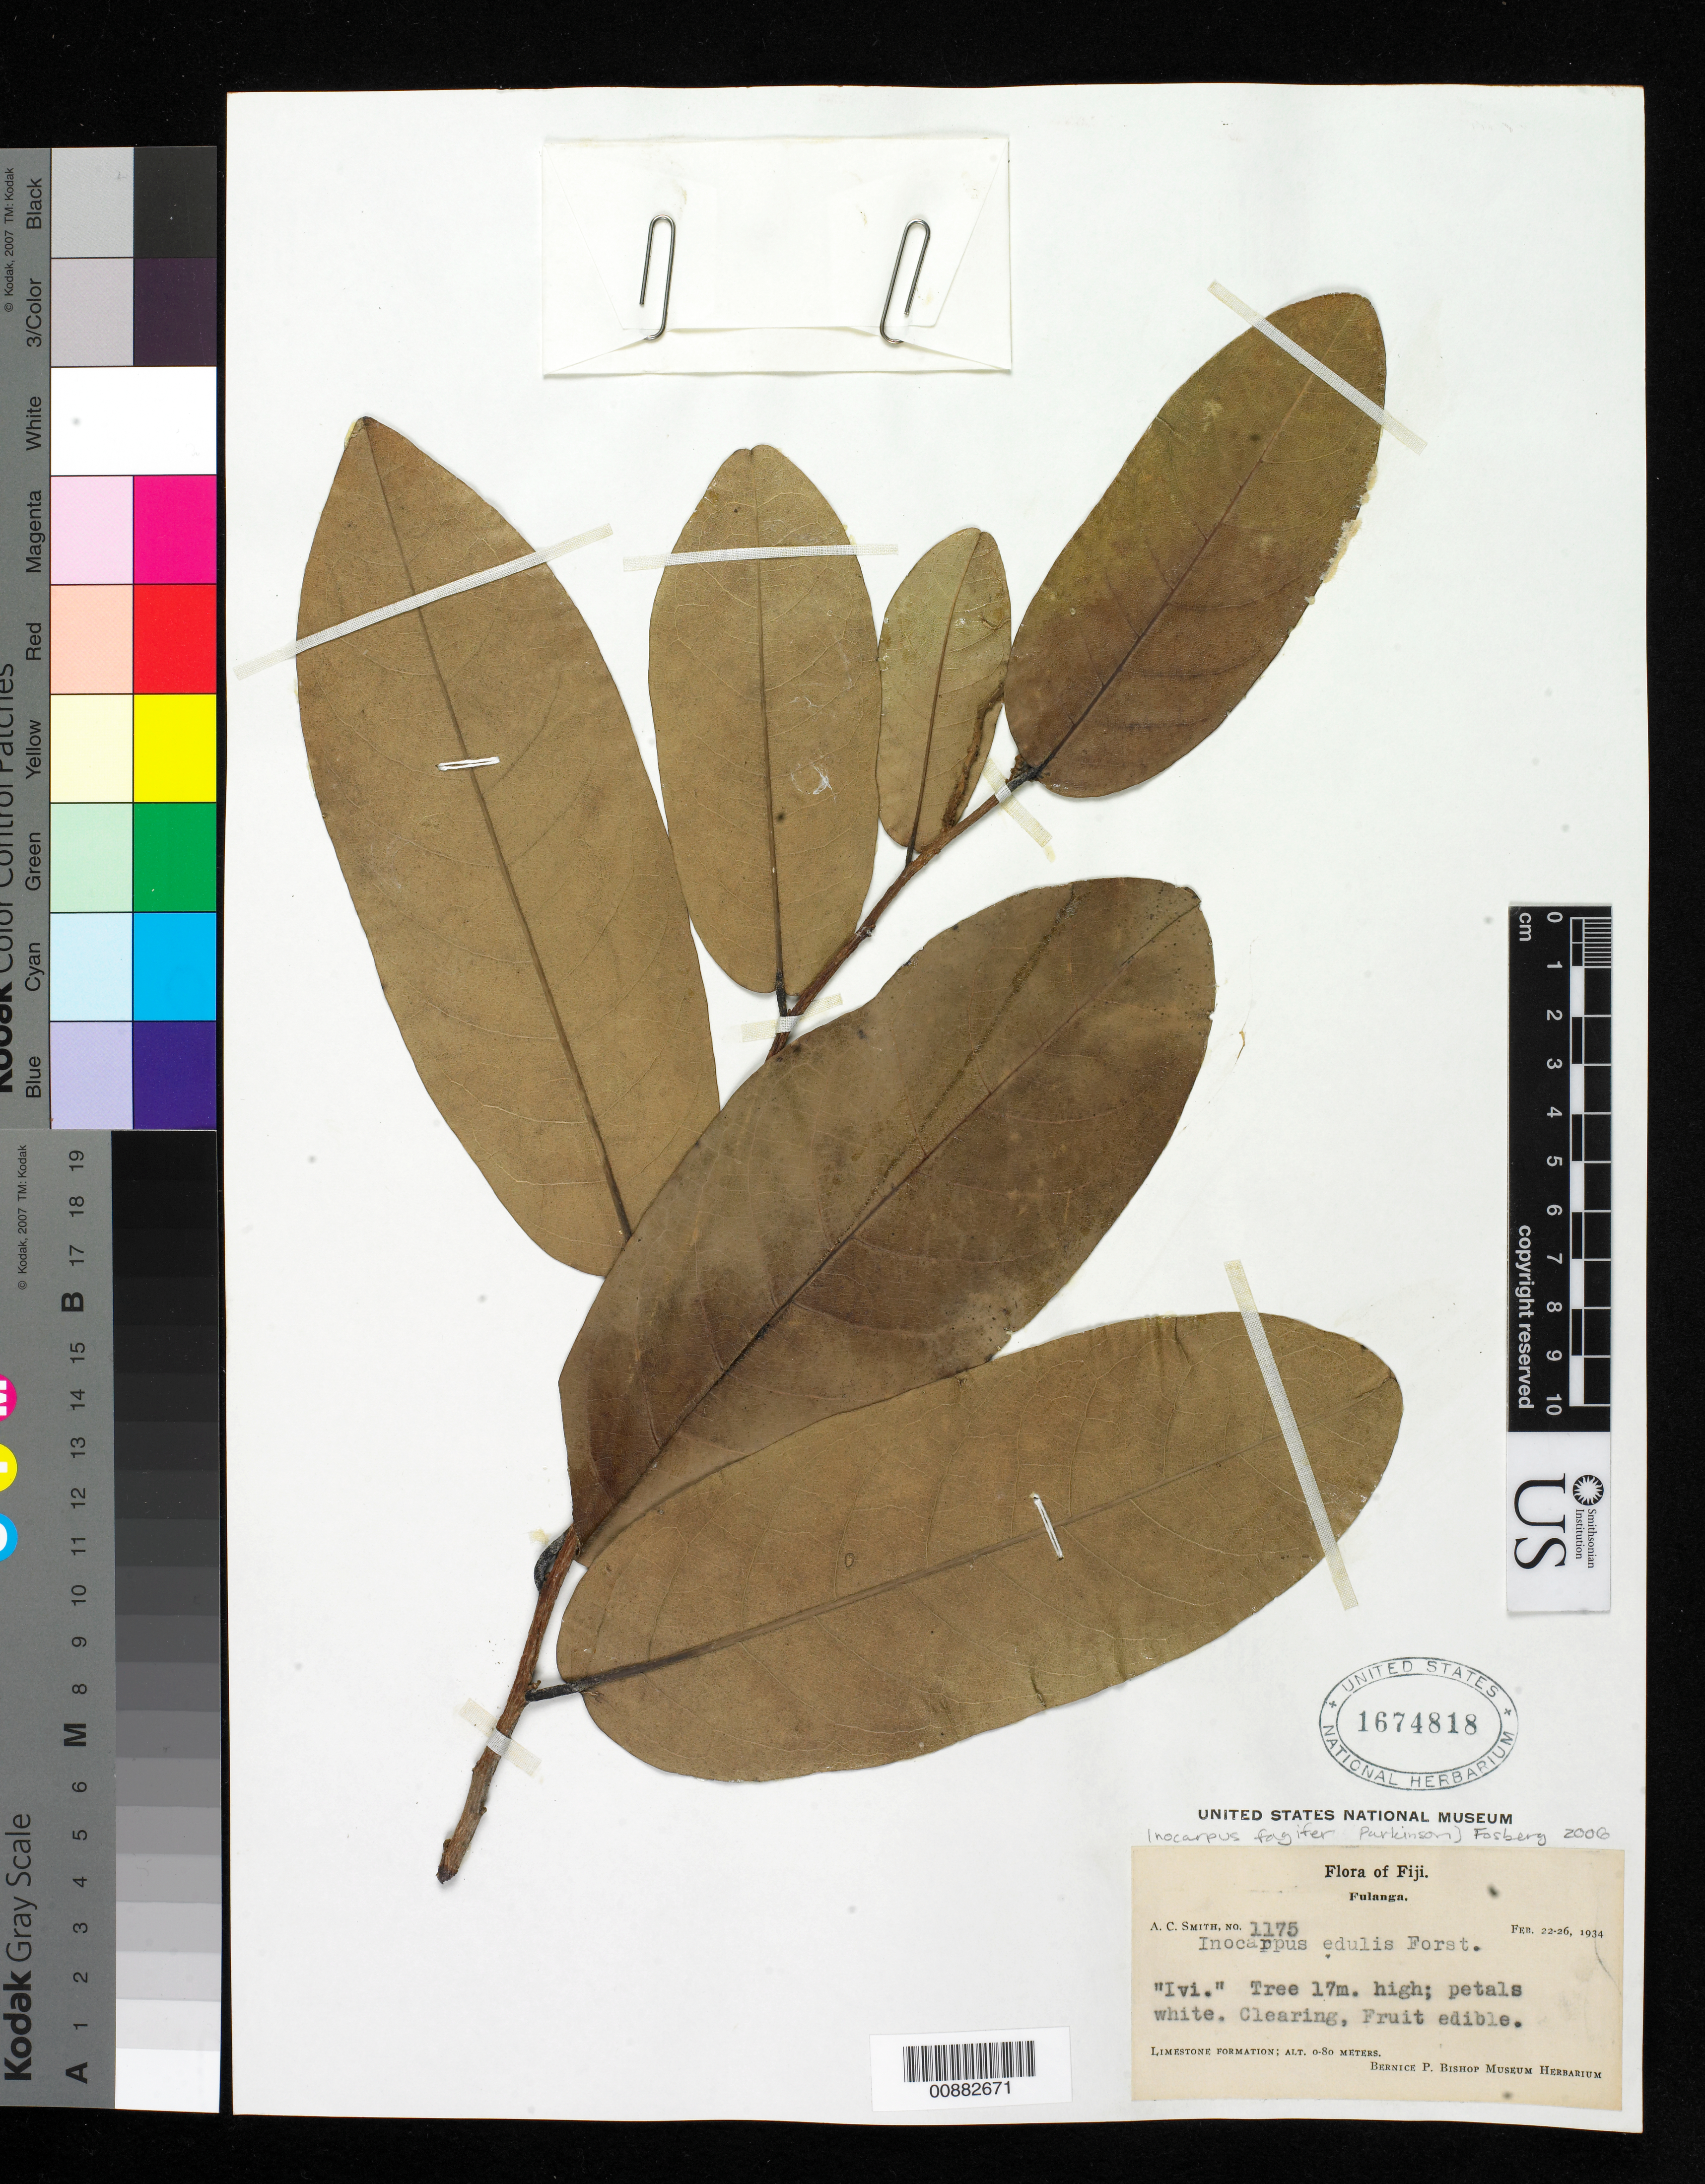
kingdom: Plantae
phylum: Tracheophyta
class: Magnoliopsida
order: Fabales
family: Fabaceae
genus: Inocarpus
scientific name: Inocarpus fagifer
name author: (Parkinson) Fosberg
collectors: C. A. Smith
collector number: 1175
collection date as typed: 22 Feb 1934 to 26 Feb 1934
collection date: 1934-02-22/1934-02-26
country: Fiji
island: Fulaga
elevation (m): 0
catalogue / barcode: US 1674818